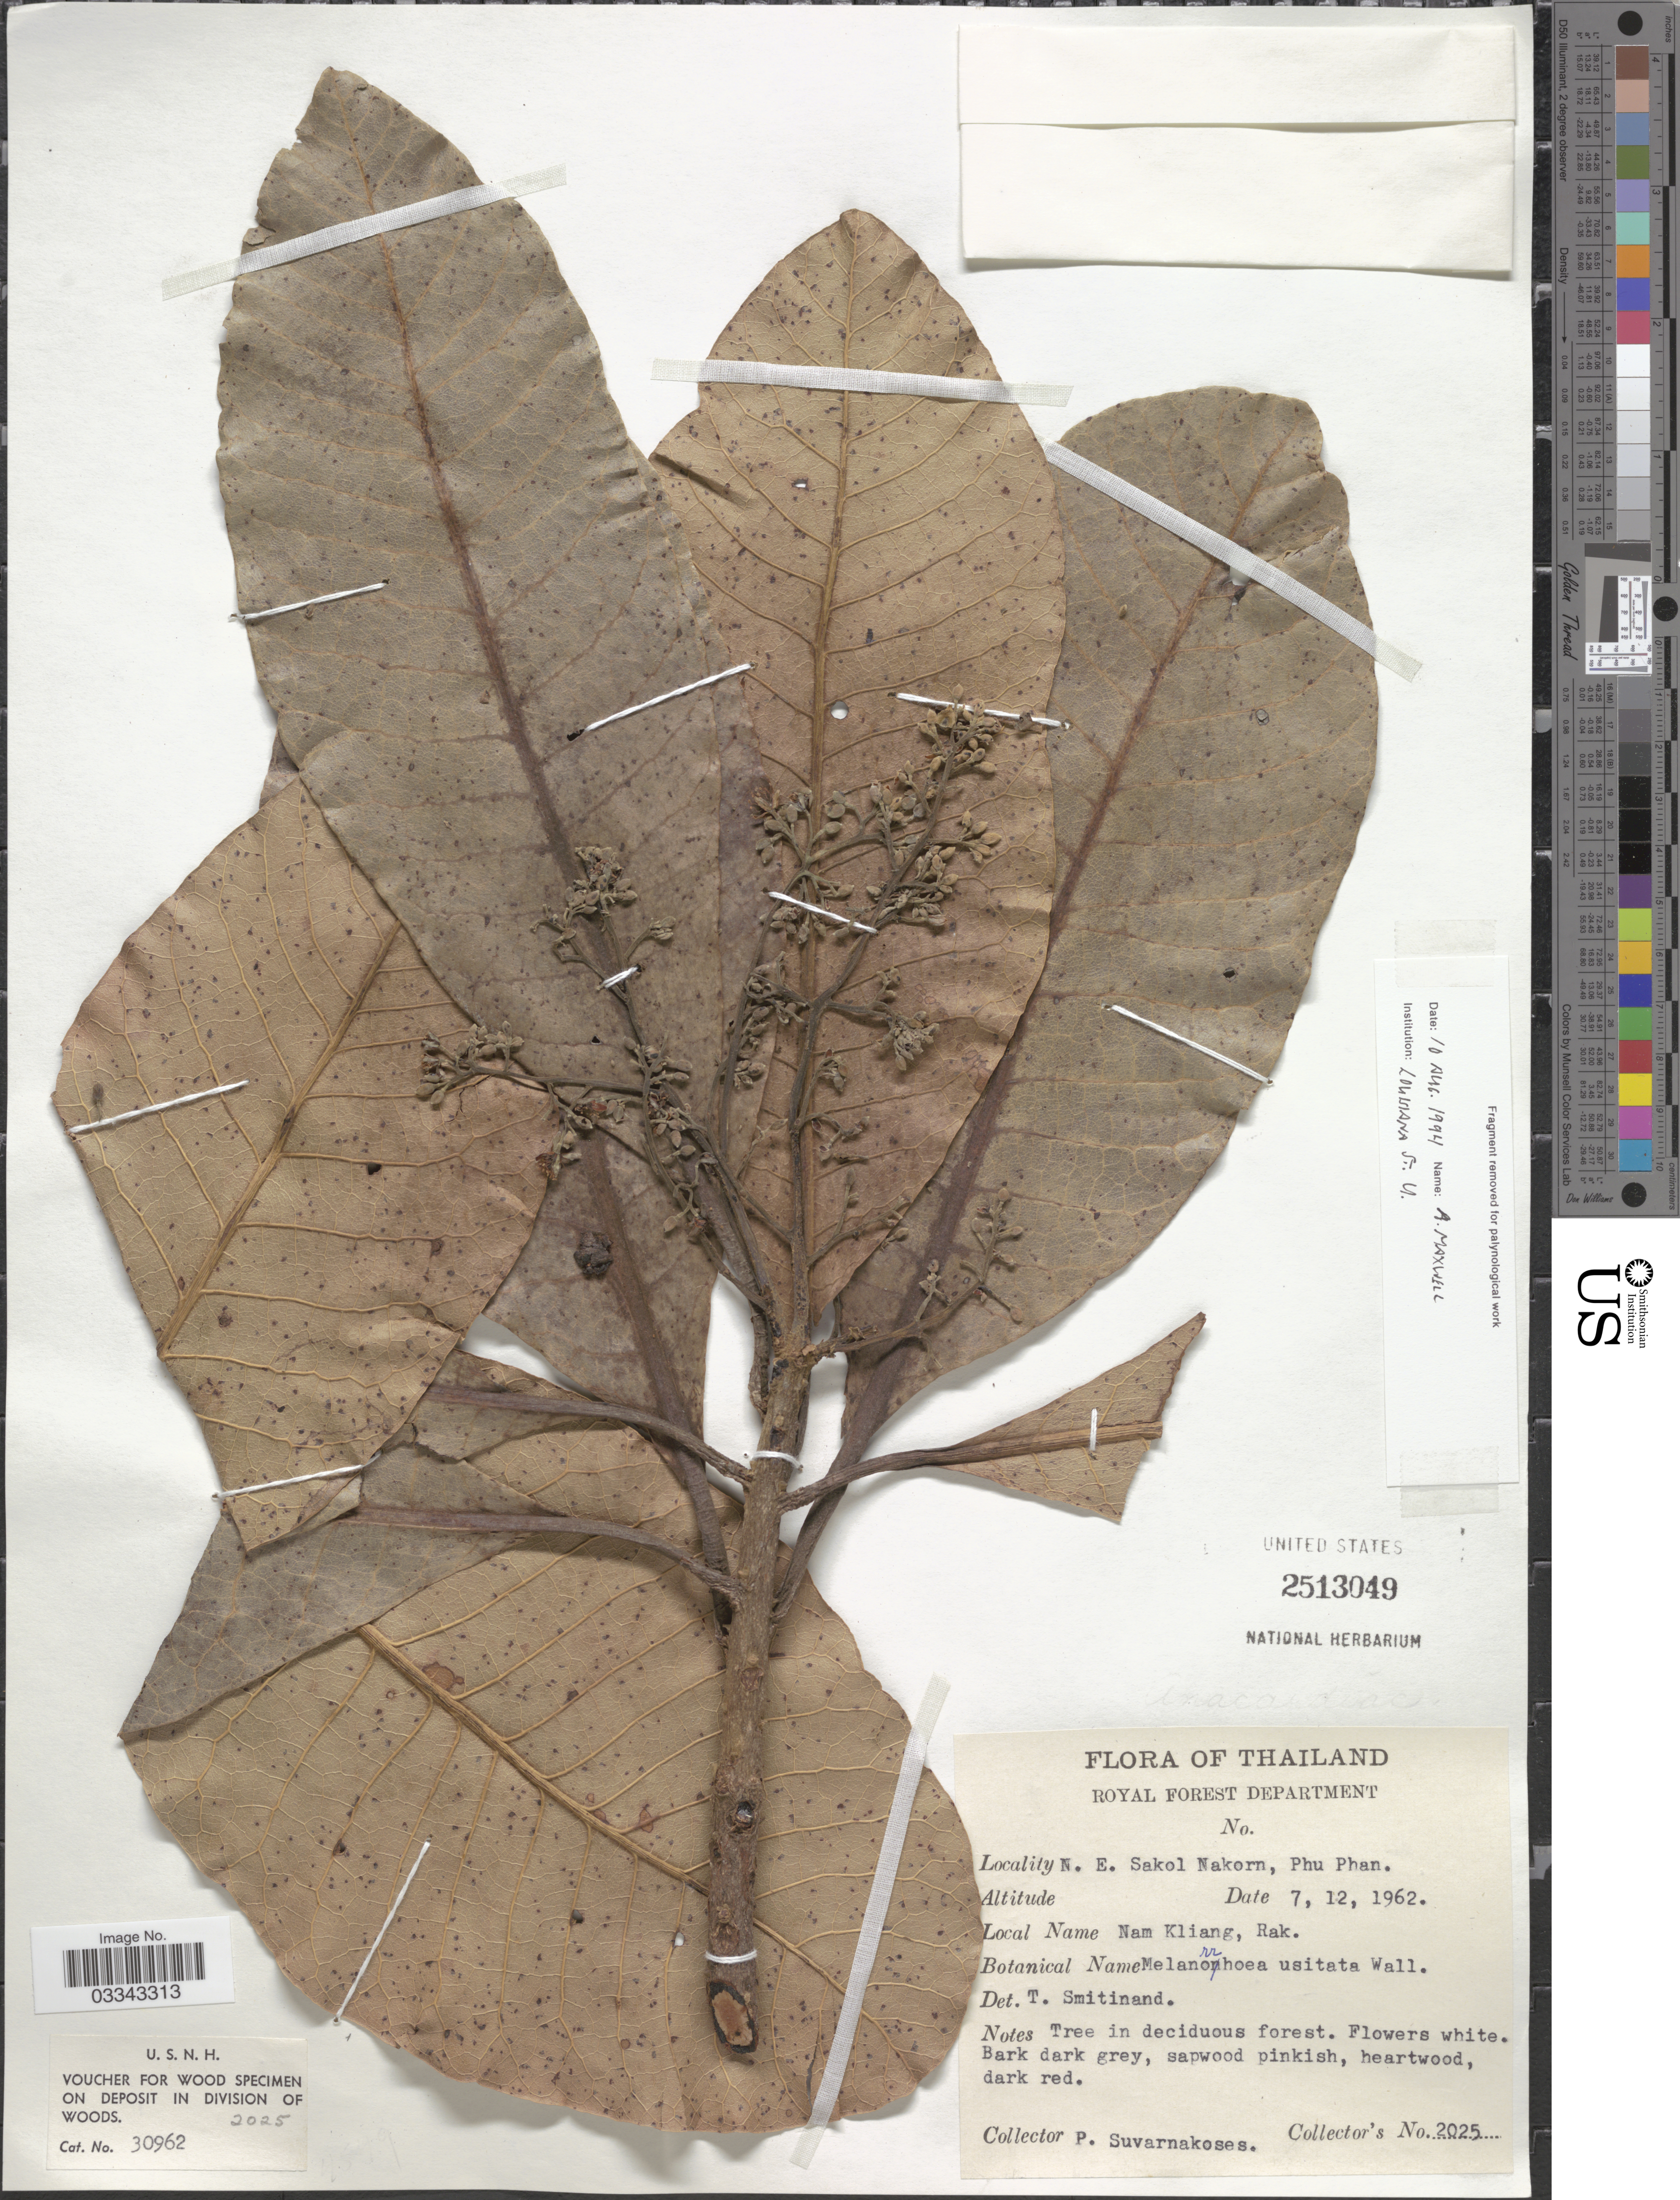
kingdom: Plantae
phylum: Tracheophyta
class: Magnoliopsida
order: Sapindales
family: Anacardiaceae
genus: Gluta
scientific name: Gluta usitata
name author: (Wall.) Ding Hou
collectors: P. Suvarnakoses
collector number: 2025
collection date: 1962-12-07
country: Thailand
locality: N.E. Sakol Nakorn, Phu Phan.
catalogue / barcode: US 2513049